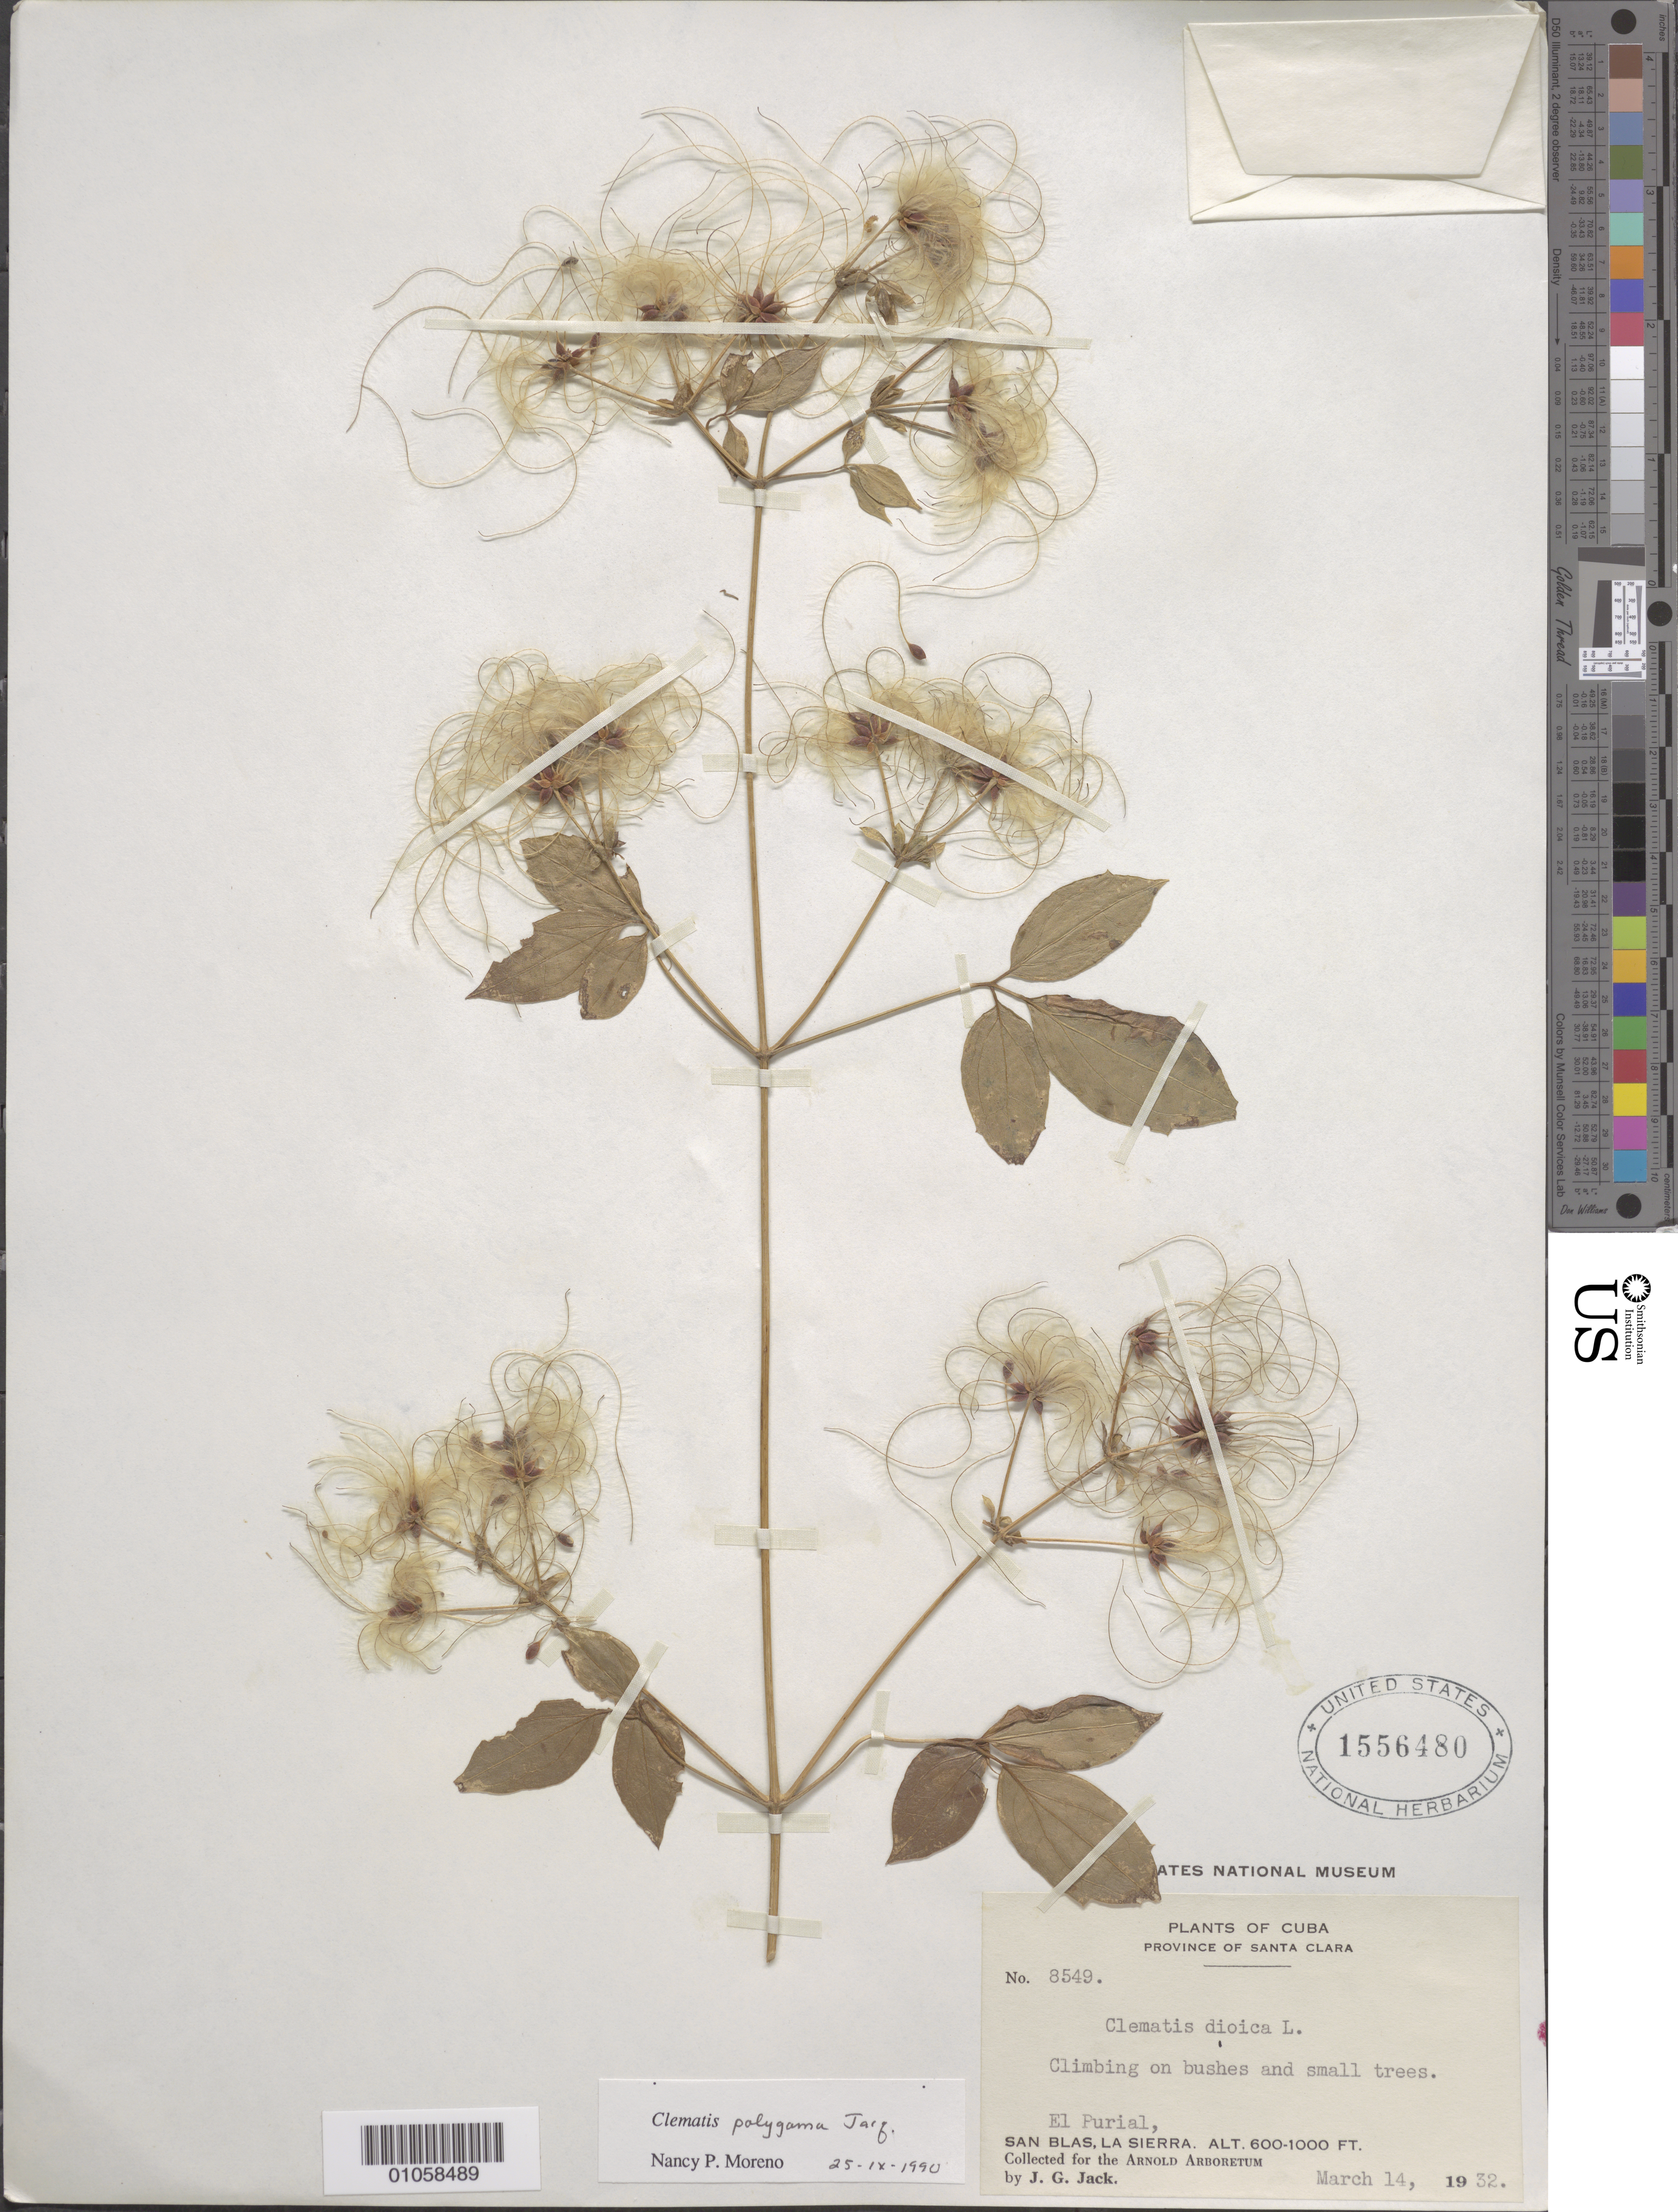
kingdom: Plantae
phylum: Tracheophyta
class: Magnoliopsida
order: Ranunculales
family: Ranunculaceae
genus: Clematis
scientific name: Clematis polygama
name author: Jacq.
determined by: Moreno, N. P.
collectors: J. G. Jack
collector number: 8549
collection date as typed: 14 Mar 1932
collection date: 1932-03-14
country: Cuba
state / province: Santa Clara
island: Cuba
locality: El Purial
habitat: Climbing on bushes and small trees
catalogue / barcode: US 1556480